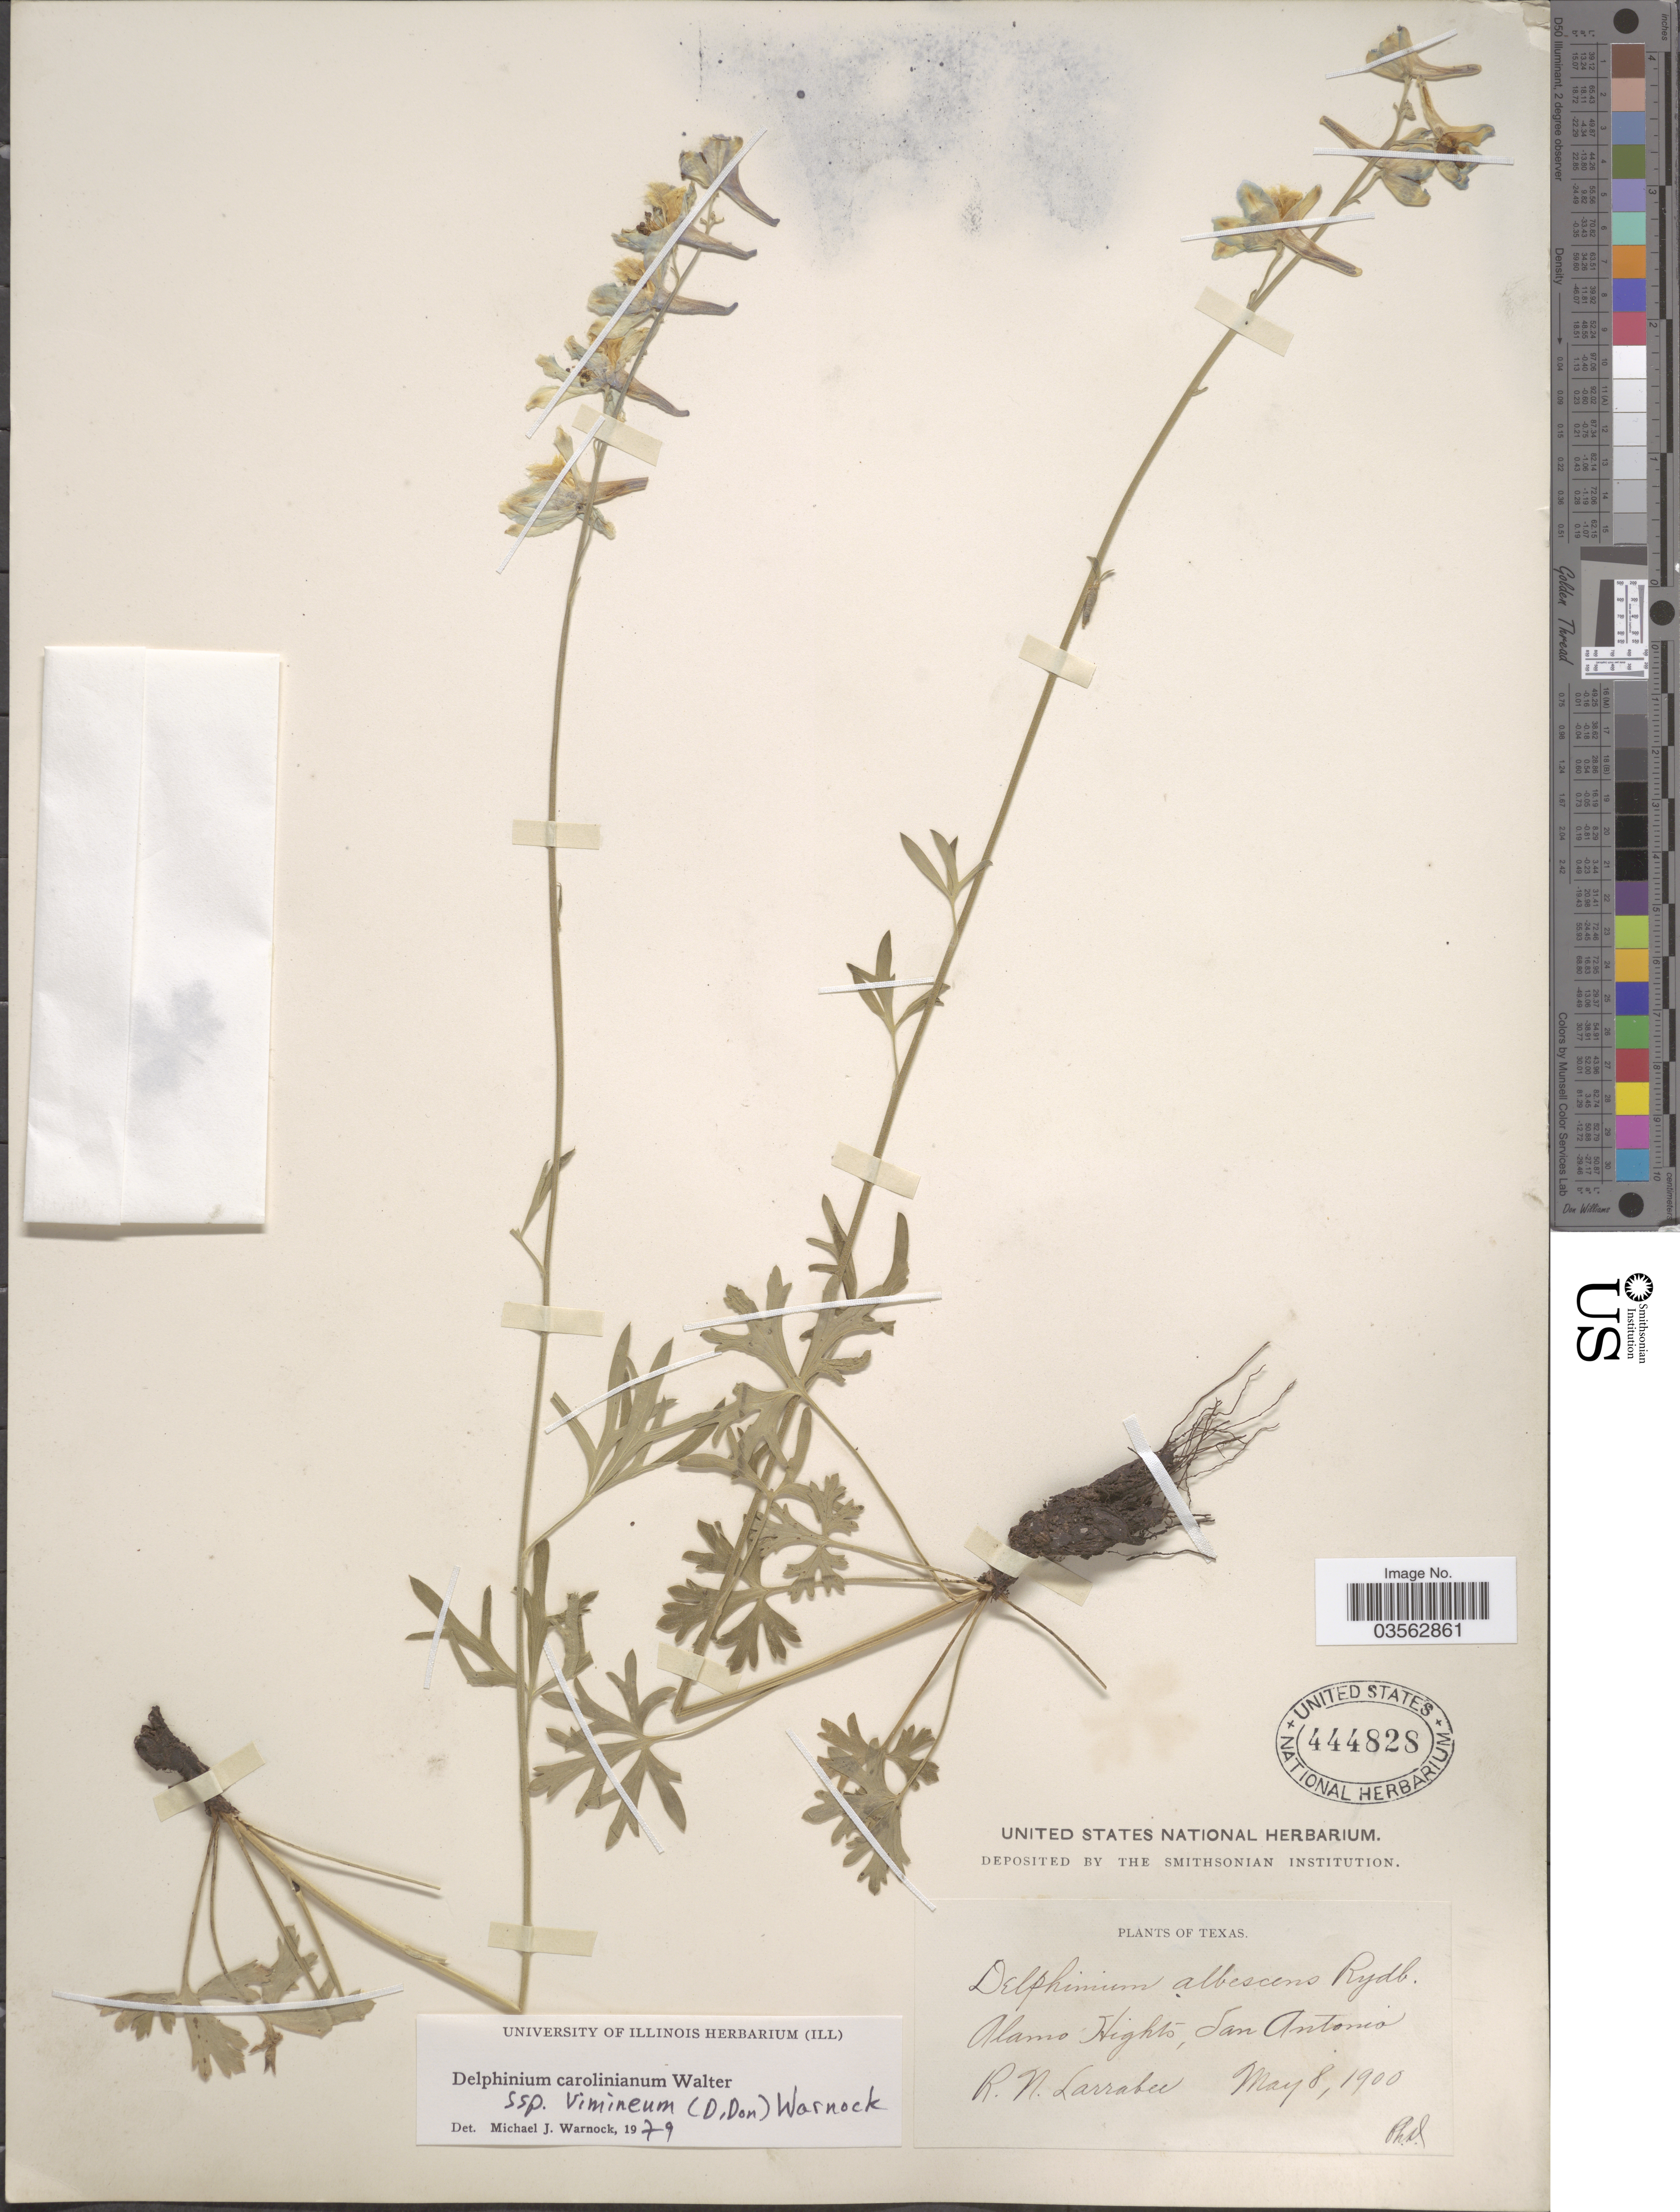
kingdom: Plantae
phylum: Tracheophyta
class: Magnoliopsida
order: Ranunculales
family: Ranunculaceae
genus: Delphinium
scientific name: Delphinium carolinianum subsp. vimineum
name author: Walter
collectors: R. Larrabee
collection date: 1900-05-08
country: United States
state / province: Texas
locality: Alamo Hights, San Antonio.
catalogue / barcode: US 444828